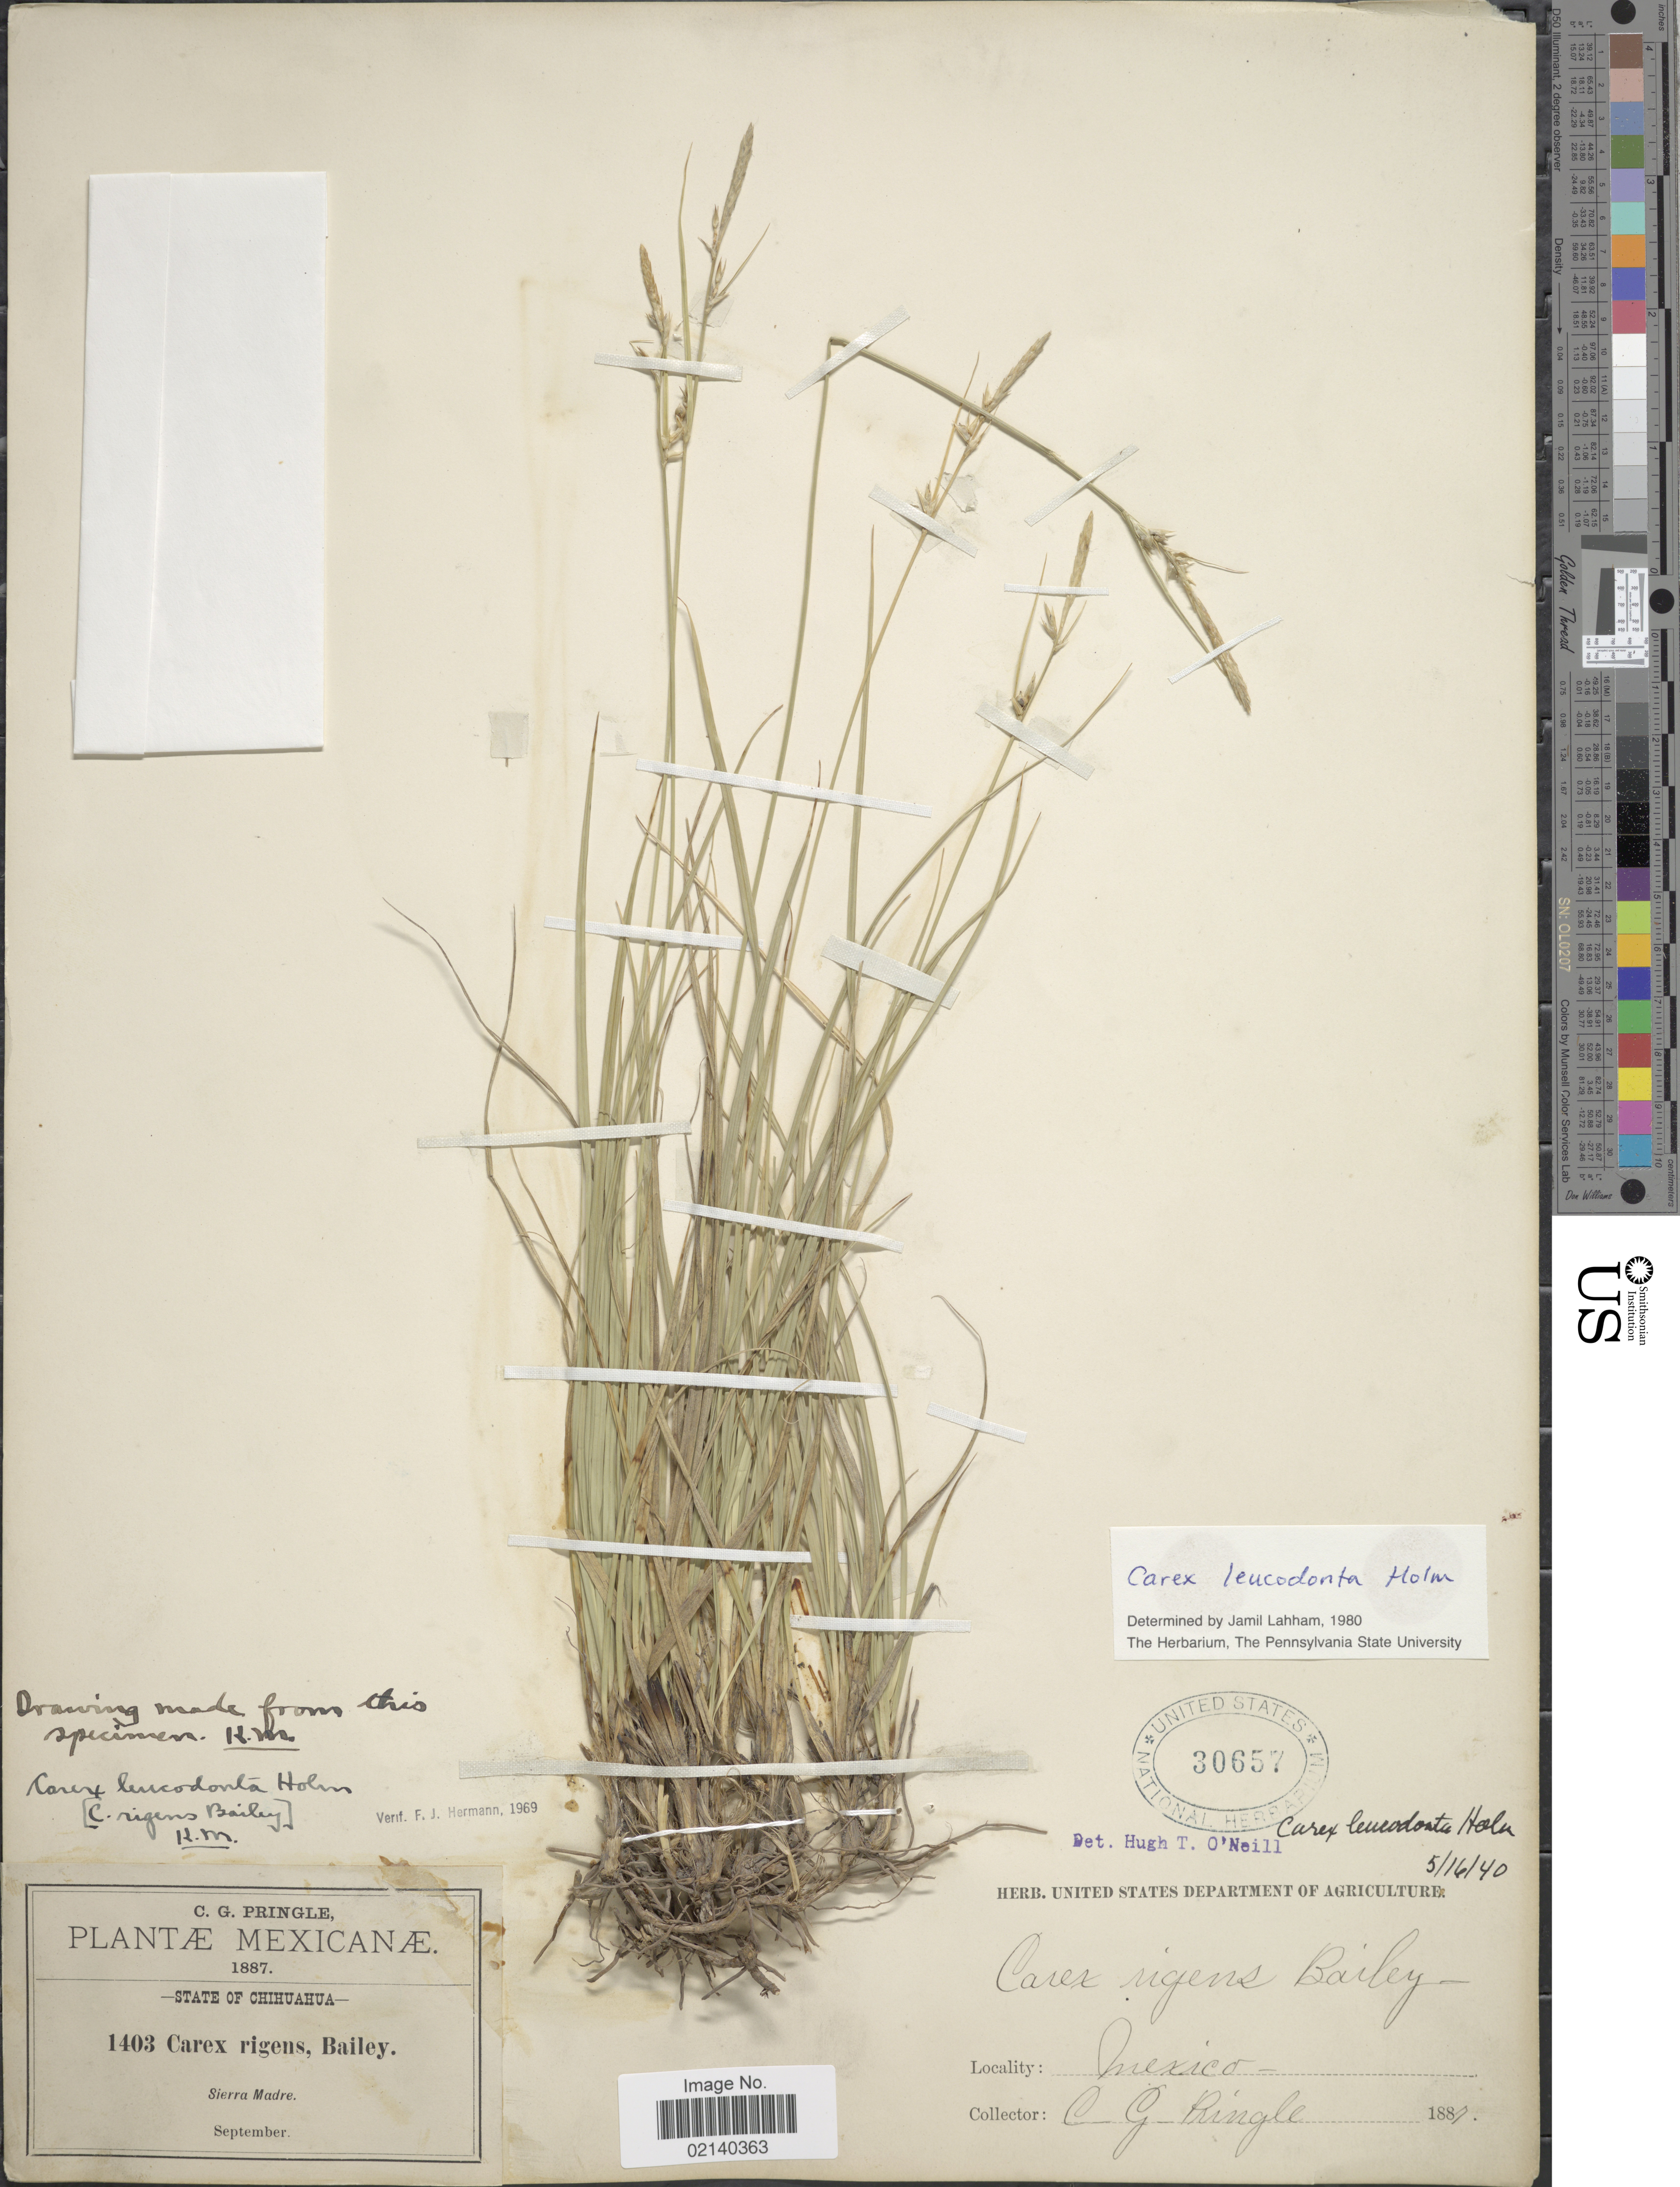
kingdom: Plantae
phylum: Tracheophyta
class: Liliopsida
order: Poales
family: Cyperaceae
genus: Carex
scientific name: Carex turbinata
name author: Liebm.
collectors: C. G. Pringle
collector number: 1403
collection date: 1887-09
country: Mexico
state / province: Chihuahua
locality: Sierra Madre.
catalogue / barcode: US 30657